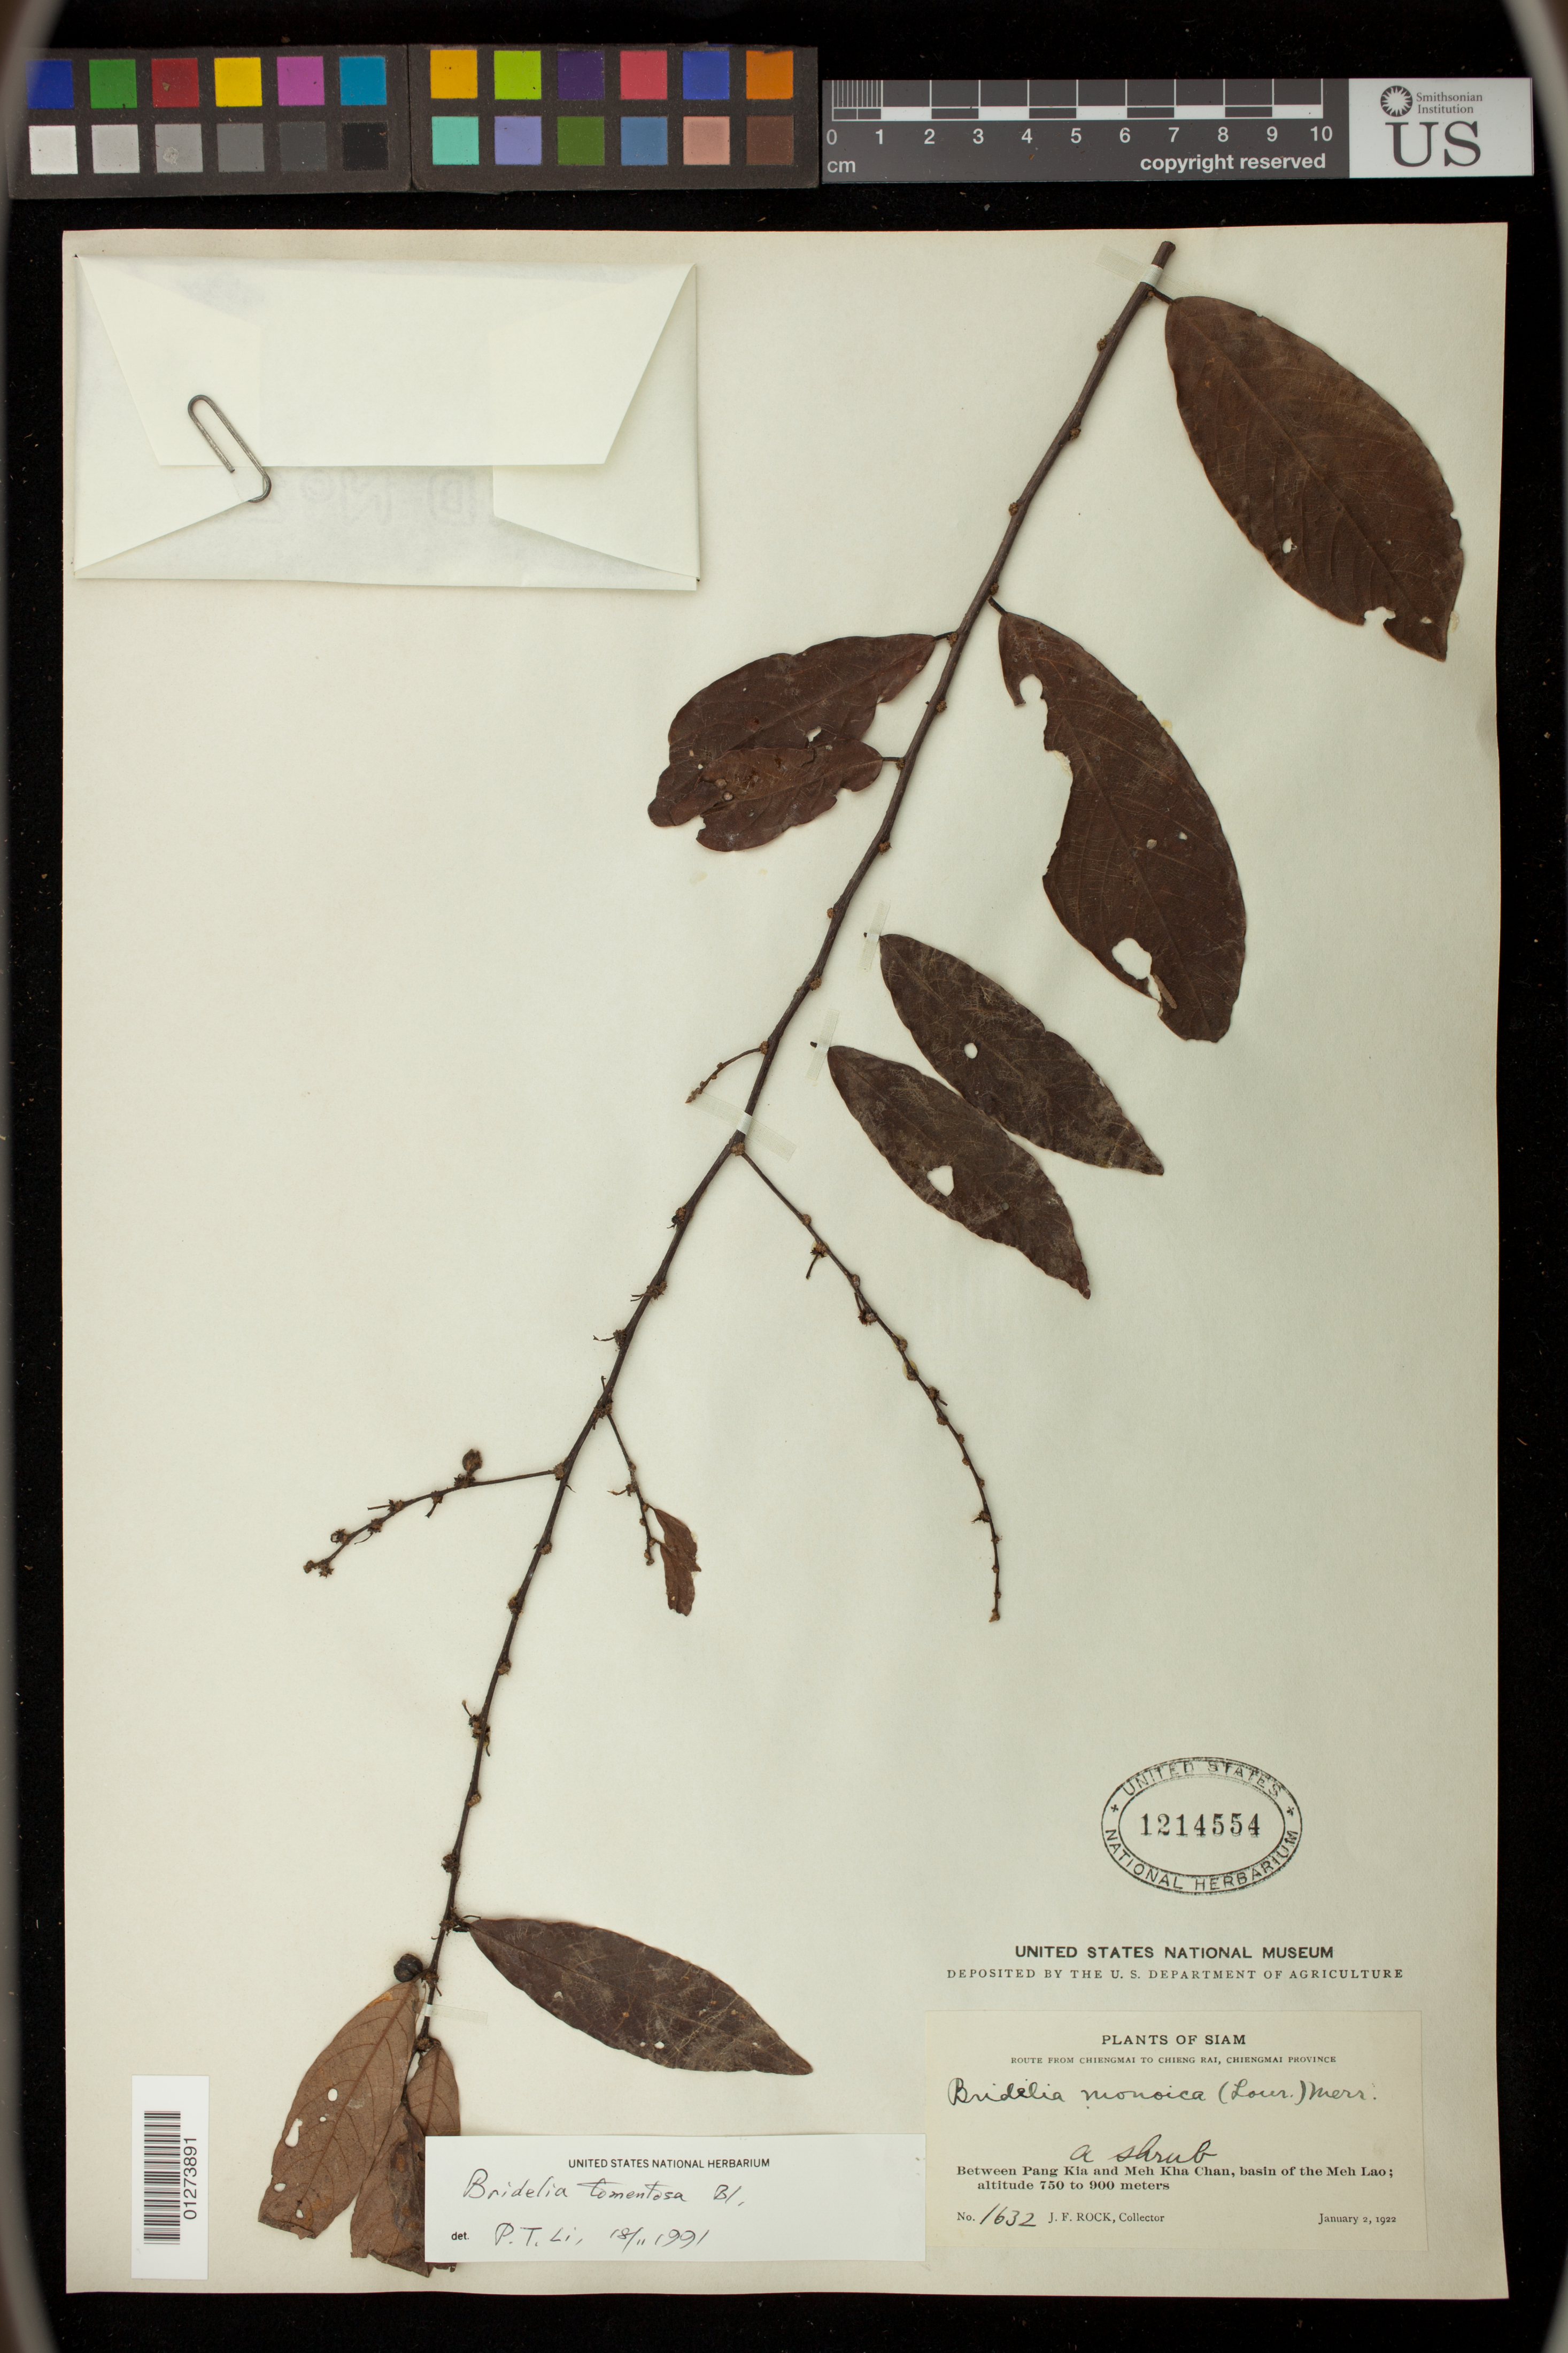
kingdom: Plantae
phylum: Tracheophyta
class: Magnoliopsida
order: Malpighiales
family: Phyllanthaceae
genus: Bridelia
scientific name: Bridelia tomentosa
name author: Blume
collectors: J. F. Rock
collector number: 1632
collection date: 1922-01-02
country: Thailand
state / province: Chiang Mai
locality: Between Pang Kia and Meh Kha Chan, basin of the Meh Lao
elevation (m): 750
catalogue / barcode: US 1214554